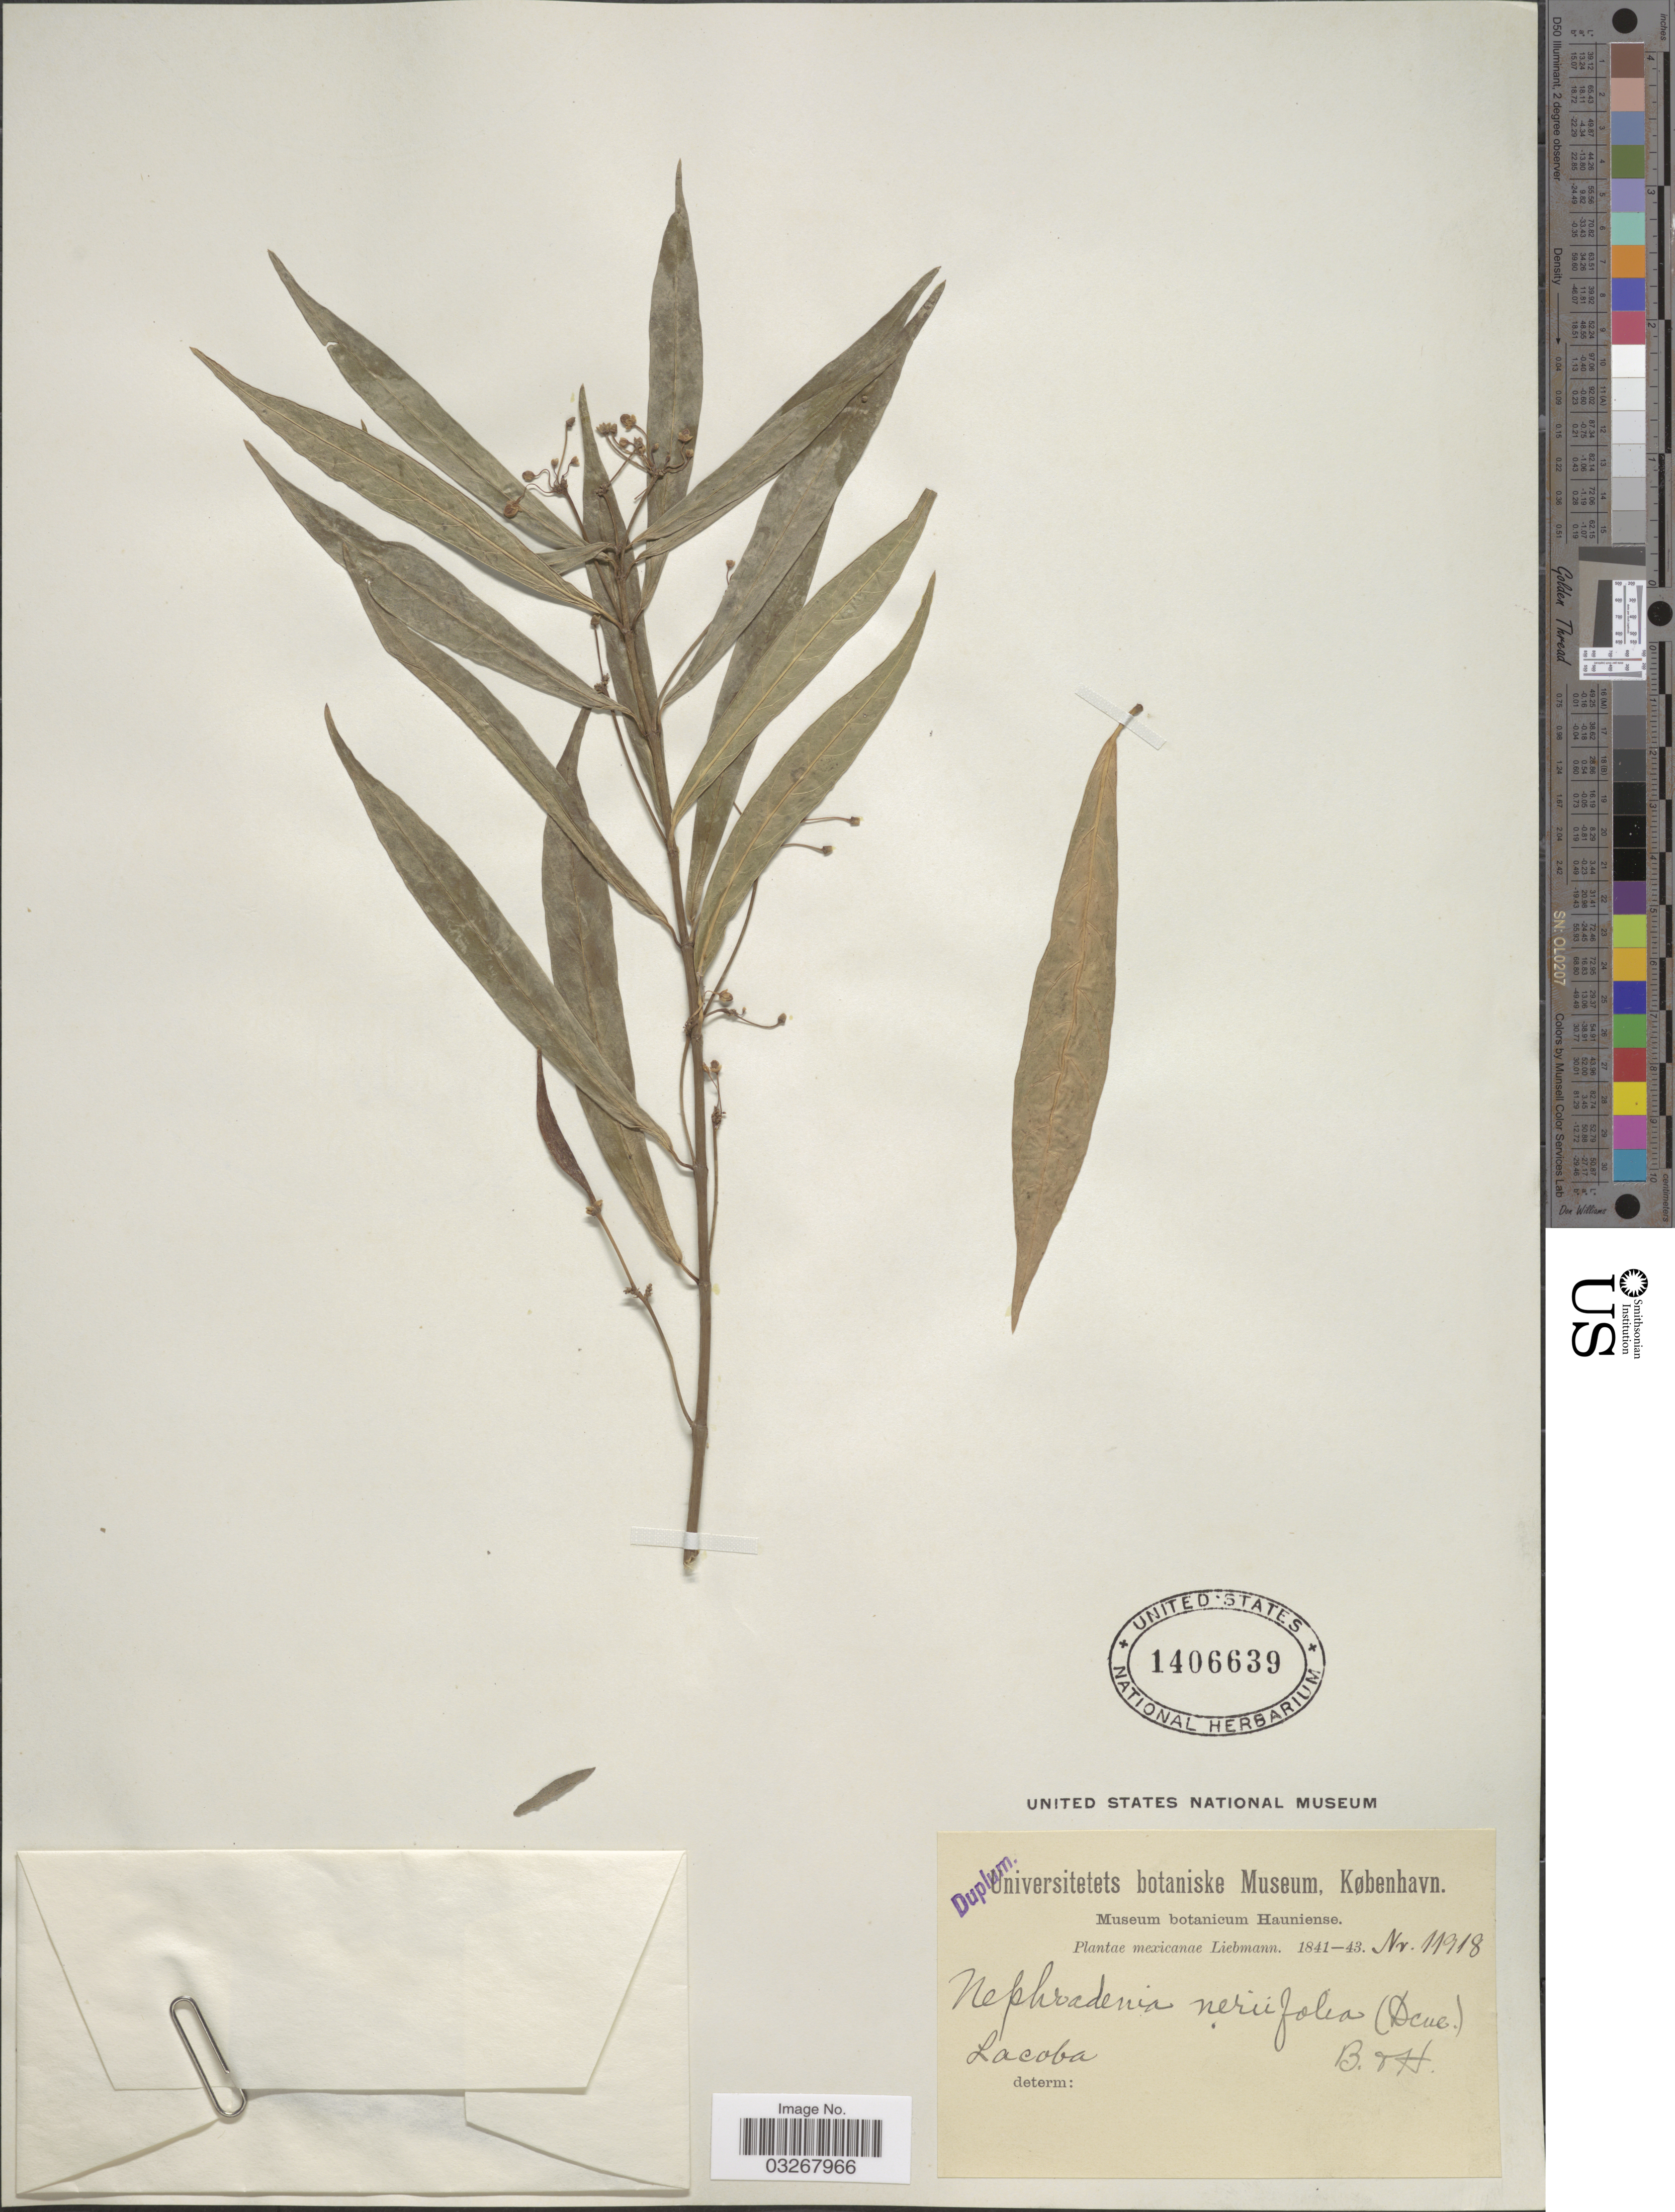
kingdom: Plantae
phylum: Tracheophyta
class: Magnoliopsida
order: Gentianales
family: Apocynaceae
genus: Marsdenia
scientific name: Marsdenia neriifolia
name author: (Decne.) Woodson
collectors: Liebmann, --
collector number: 11918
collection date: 1841/1843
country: Mexico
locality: Lacoba.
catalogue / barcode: US 1406639